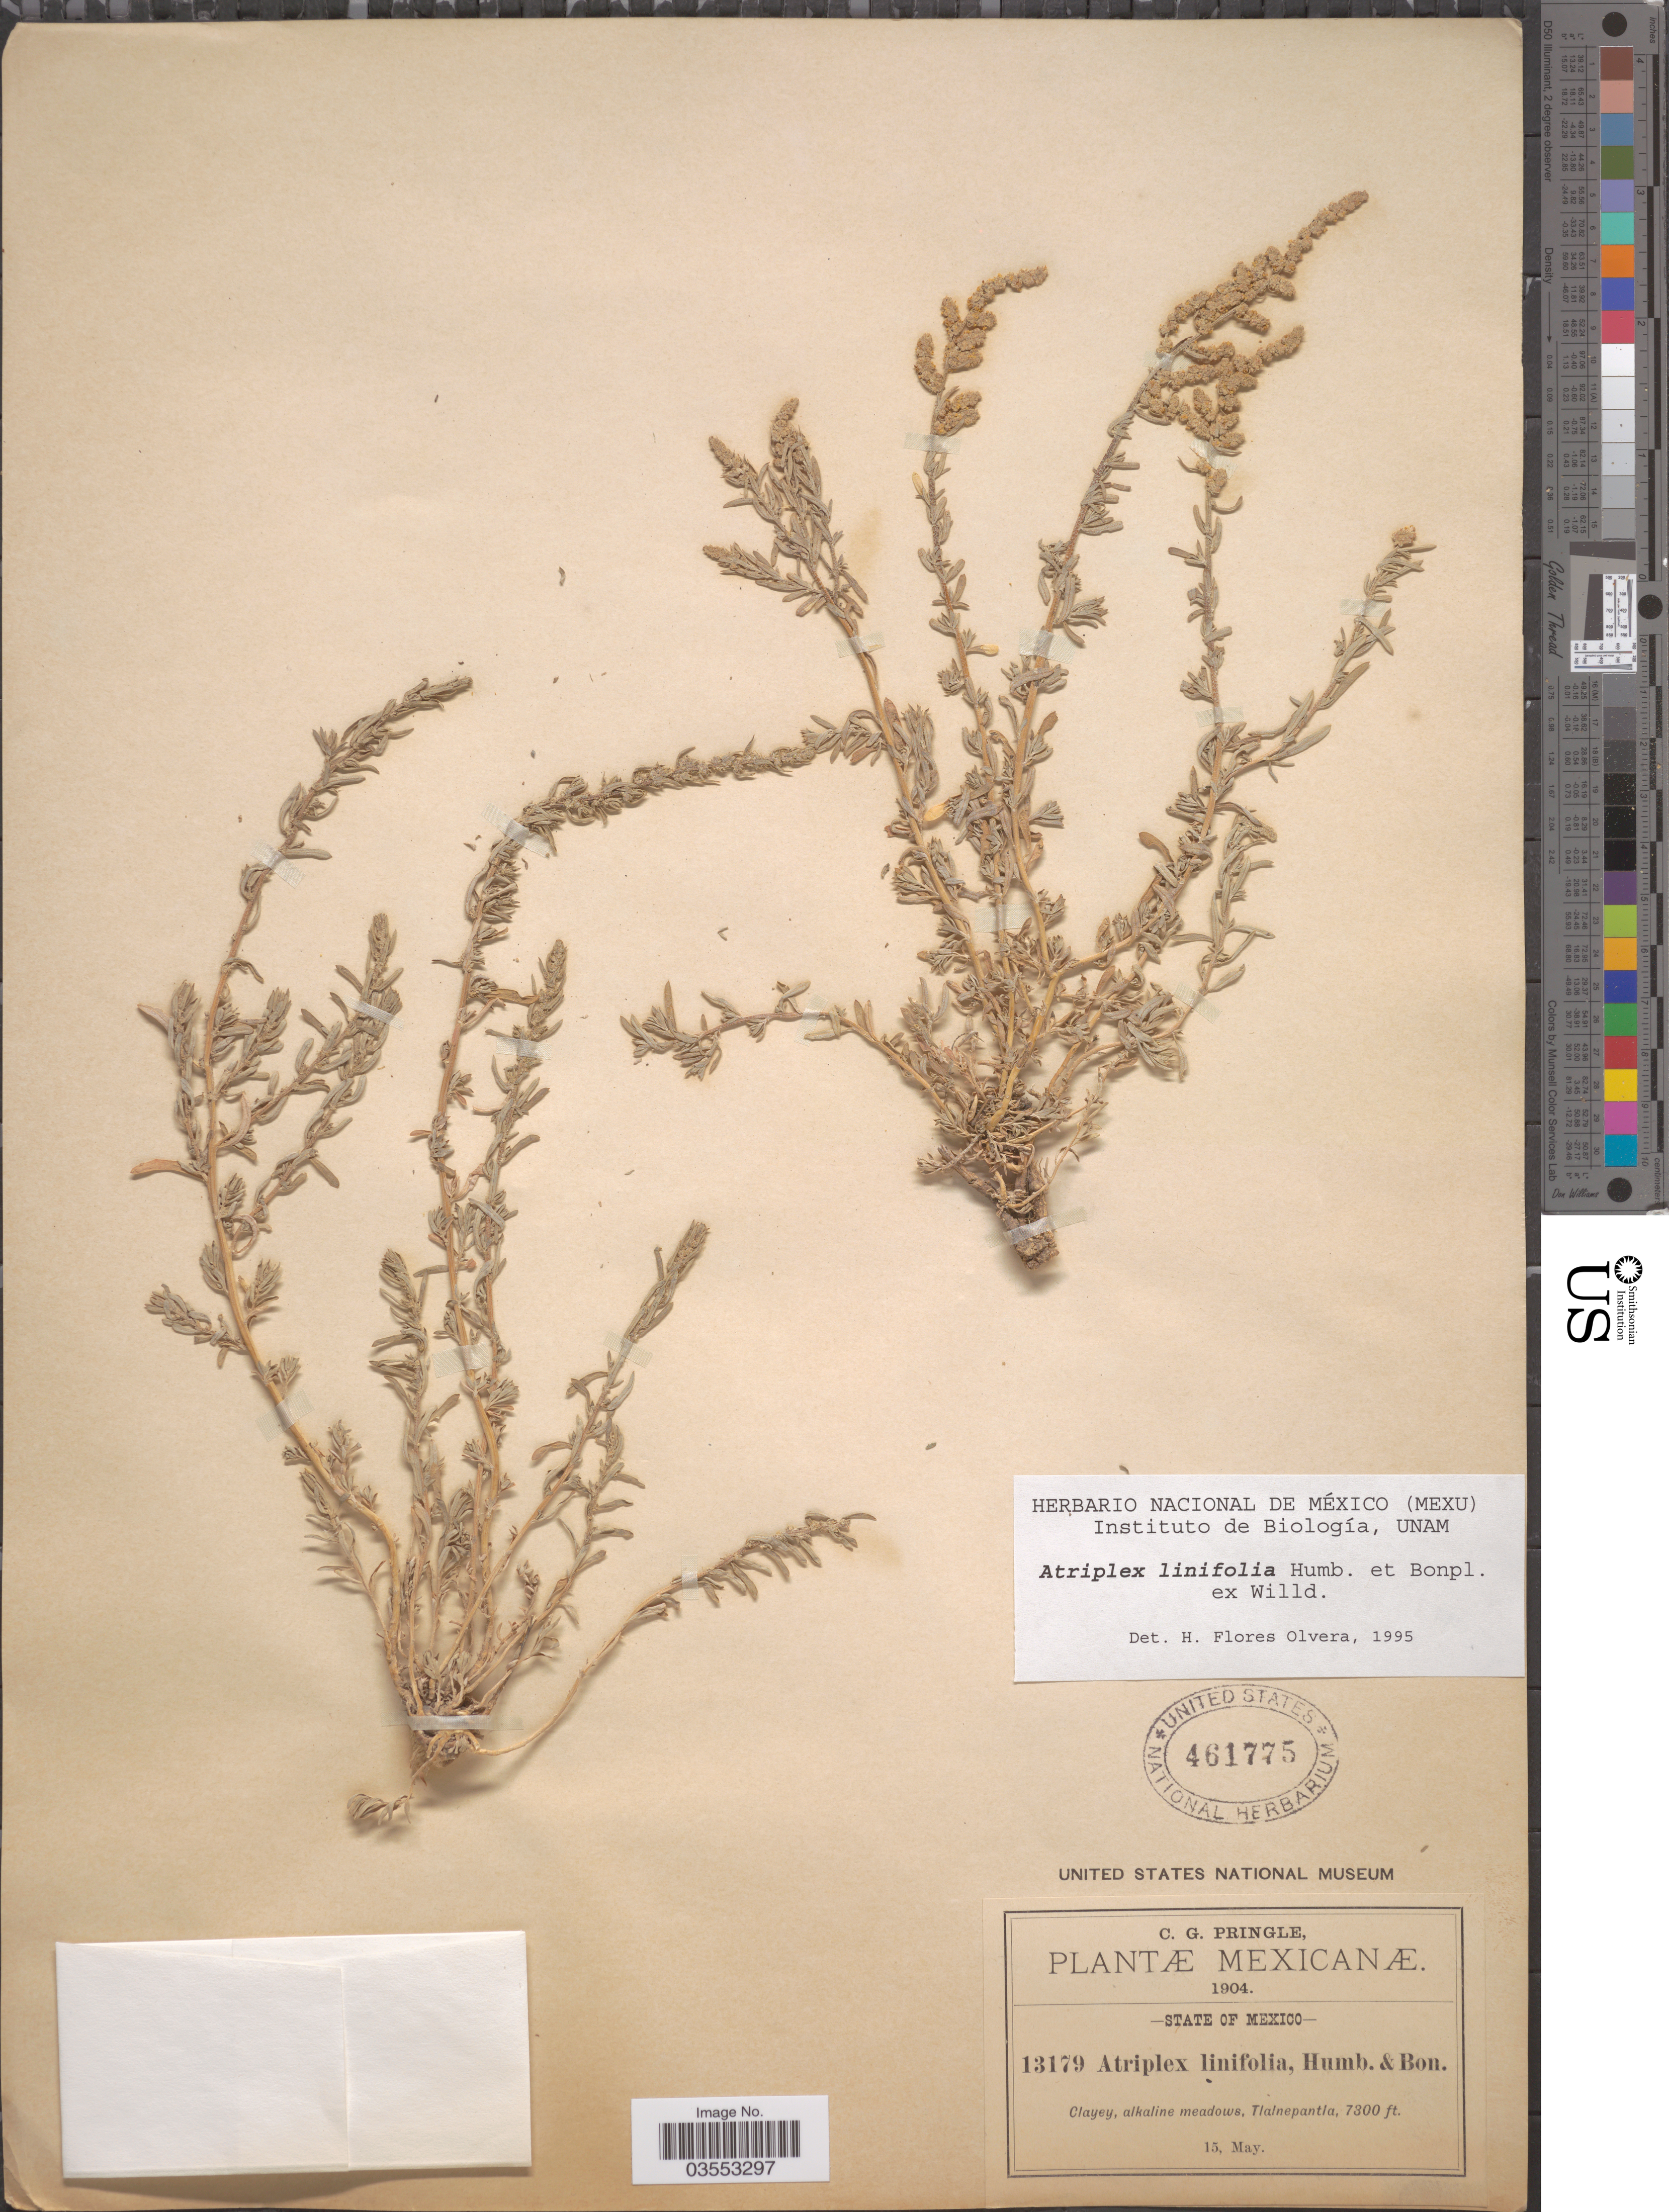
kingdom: Plantae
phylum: Tracheophyta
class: Magnoliopsida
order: Caryophyllales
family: Amaranthaceae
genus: Atriplex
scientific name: Atriplex linifolia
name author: Humb. & Bonpl. ex Willd.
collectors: C. G. Pringle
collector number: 13179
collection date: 1904-05-15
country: Mexico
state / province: México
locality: Clayey, alkaline meadows, Tlalnepantla.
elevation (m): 2225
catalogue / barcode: US 461775